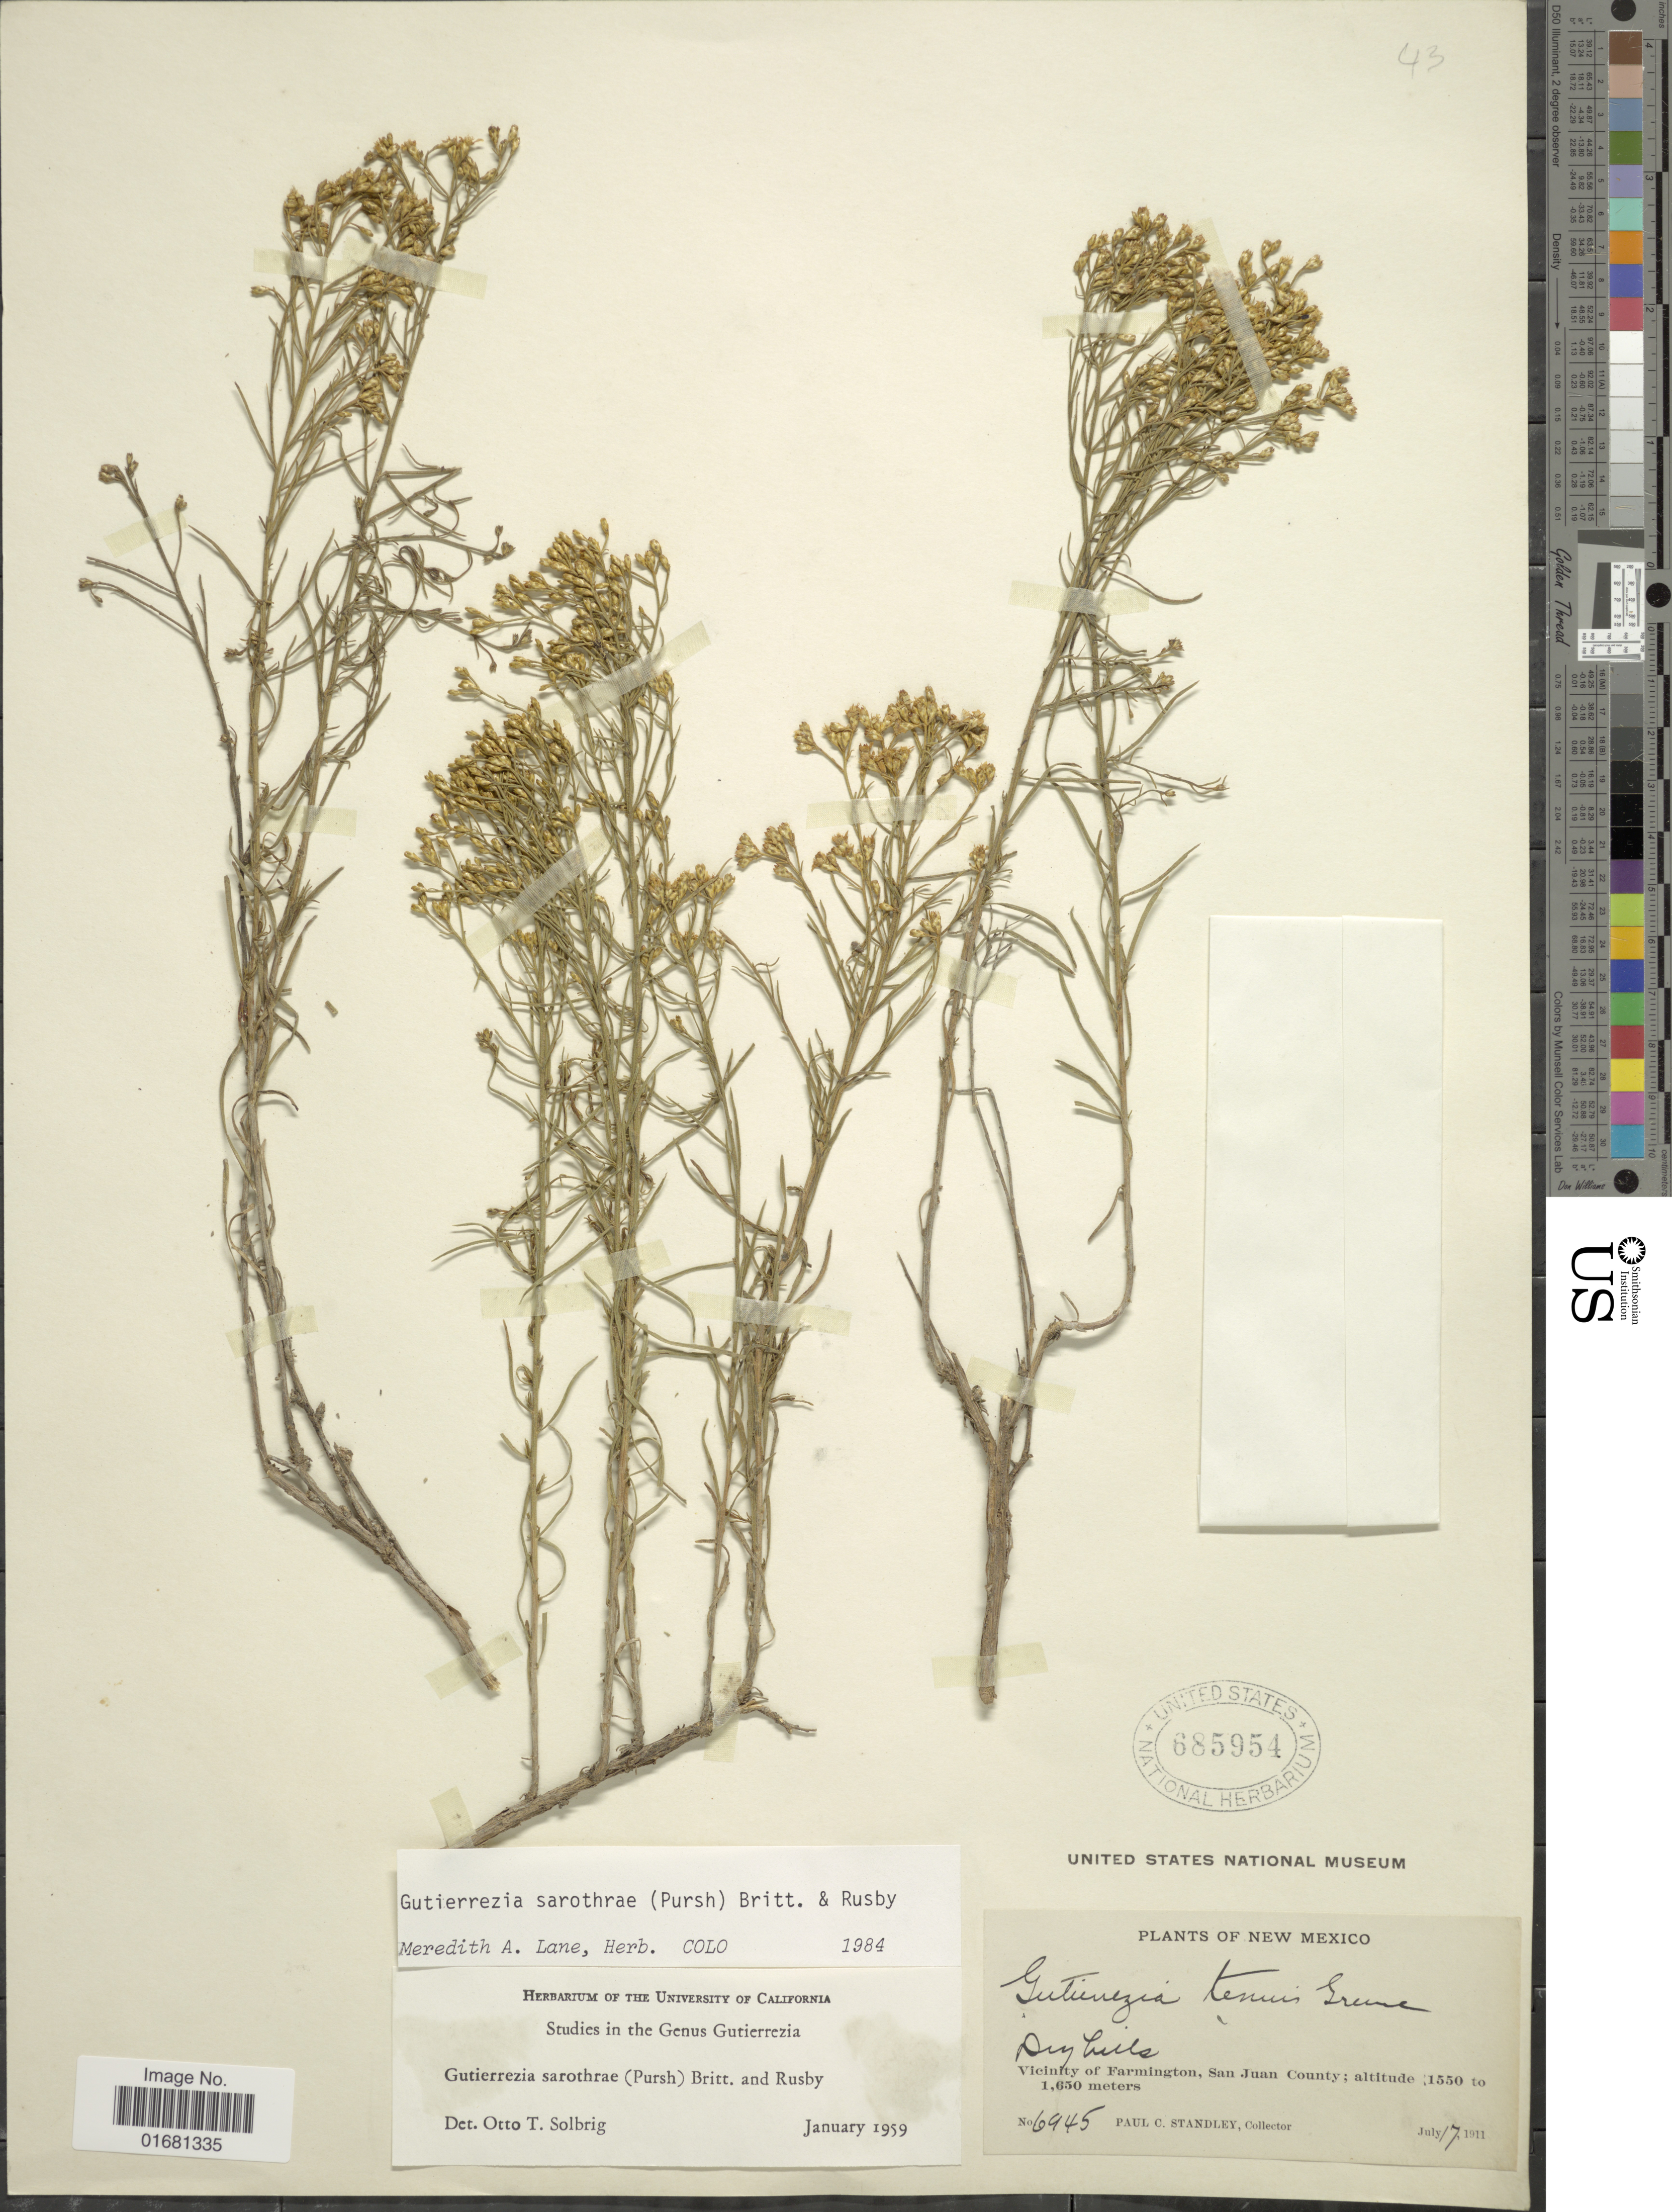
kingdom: Plantae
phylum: Tracheophyta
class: Magnoliopsida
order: Asterales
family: Asteraceae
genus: Gutierrezia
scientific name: Gutierrezia sarothrae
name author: (Pursh) Britton & Rusby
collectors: P. C. Standley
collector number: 6945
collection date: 1911-07-17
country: United States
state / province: New Mexico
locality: Dry hills. Vicinity of Farmington, San Juan County, New Mexico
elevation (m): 1550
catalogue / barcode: US 685954